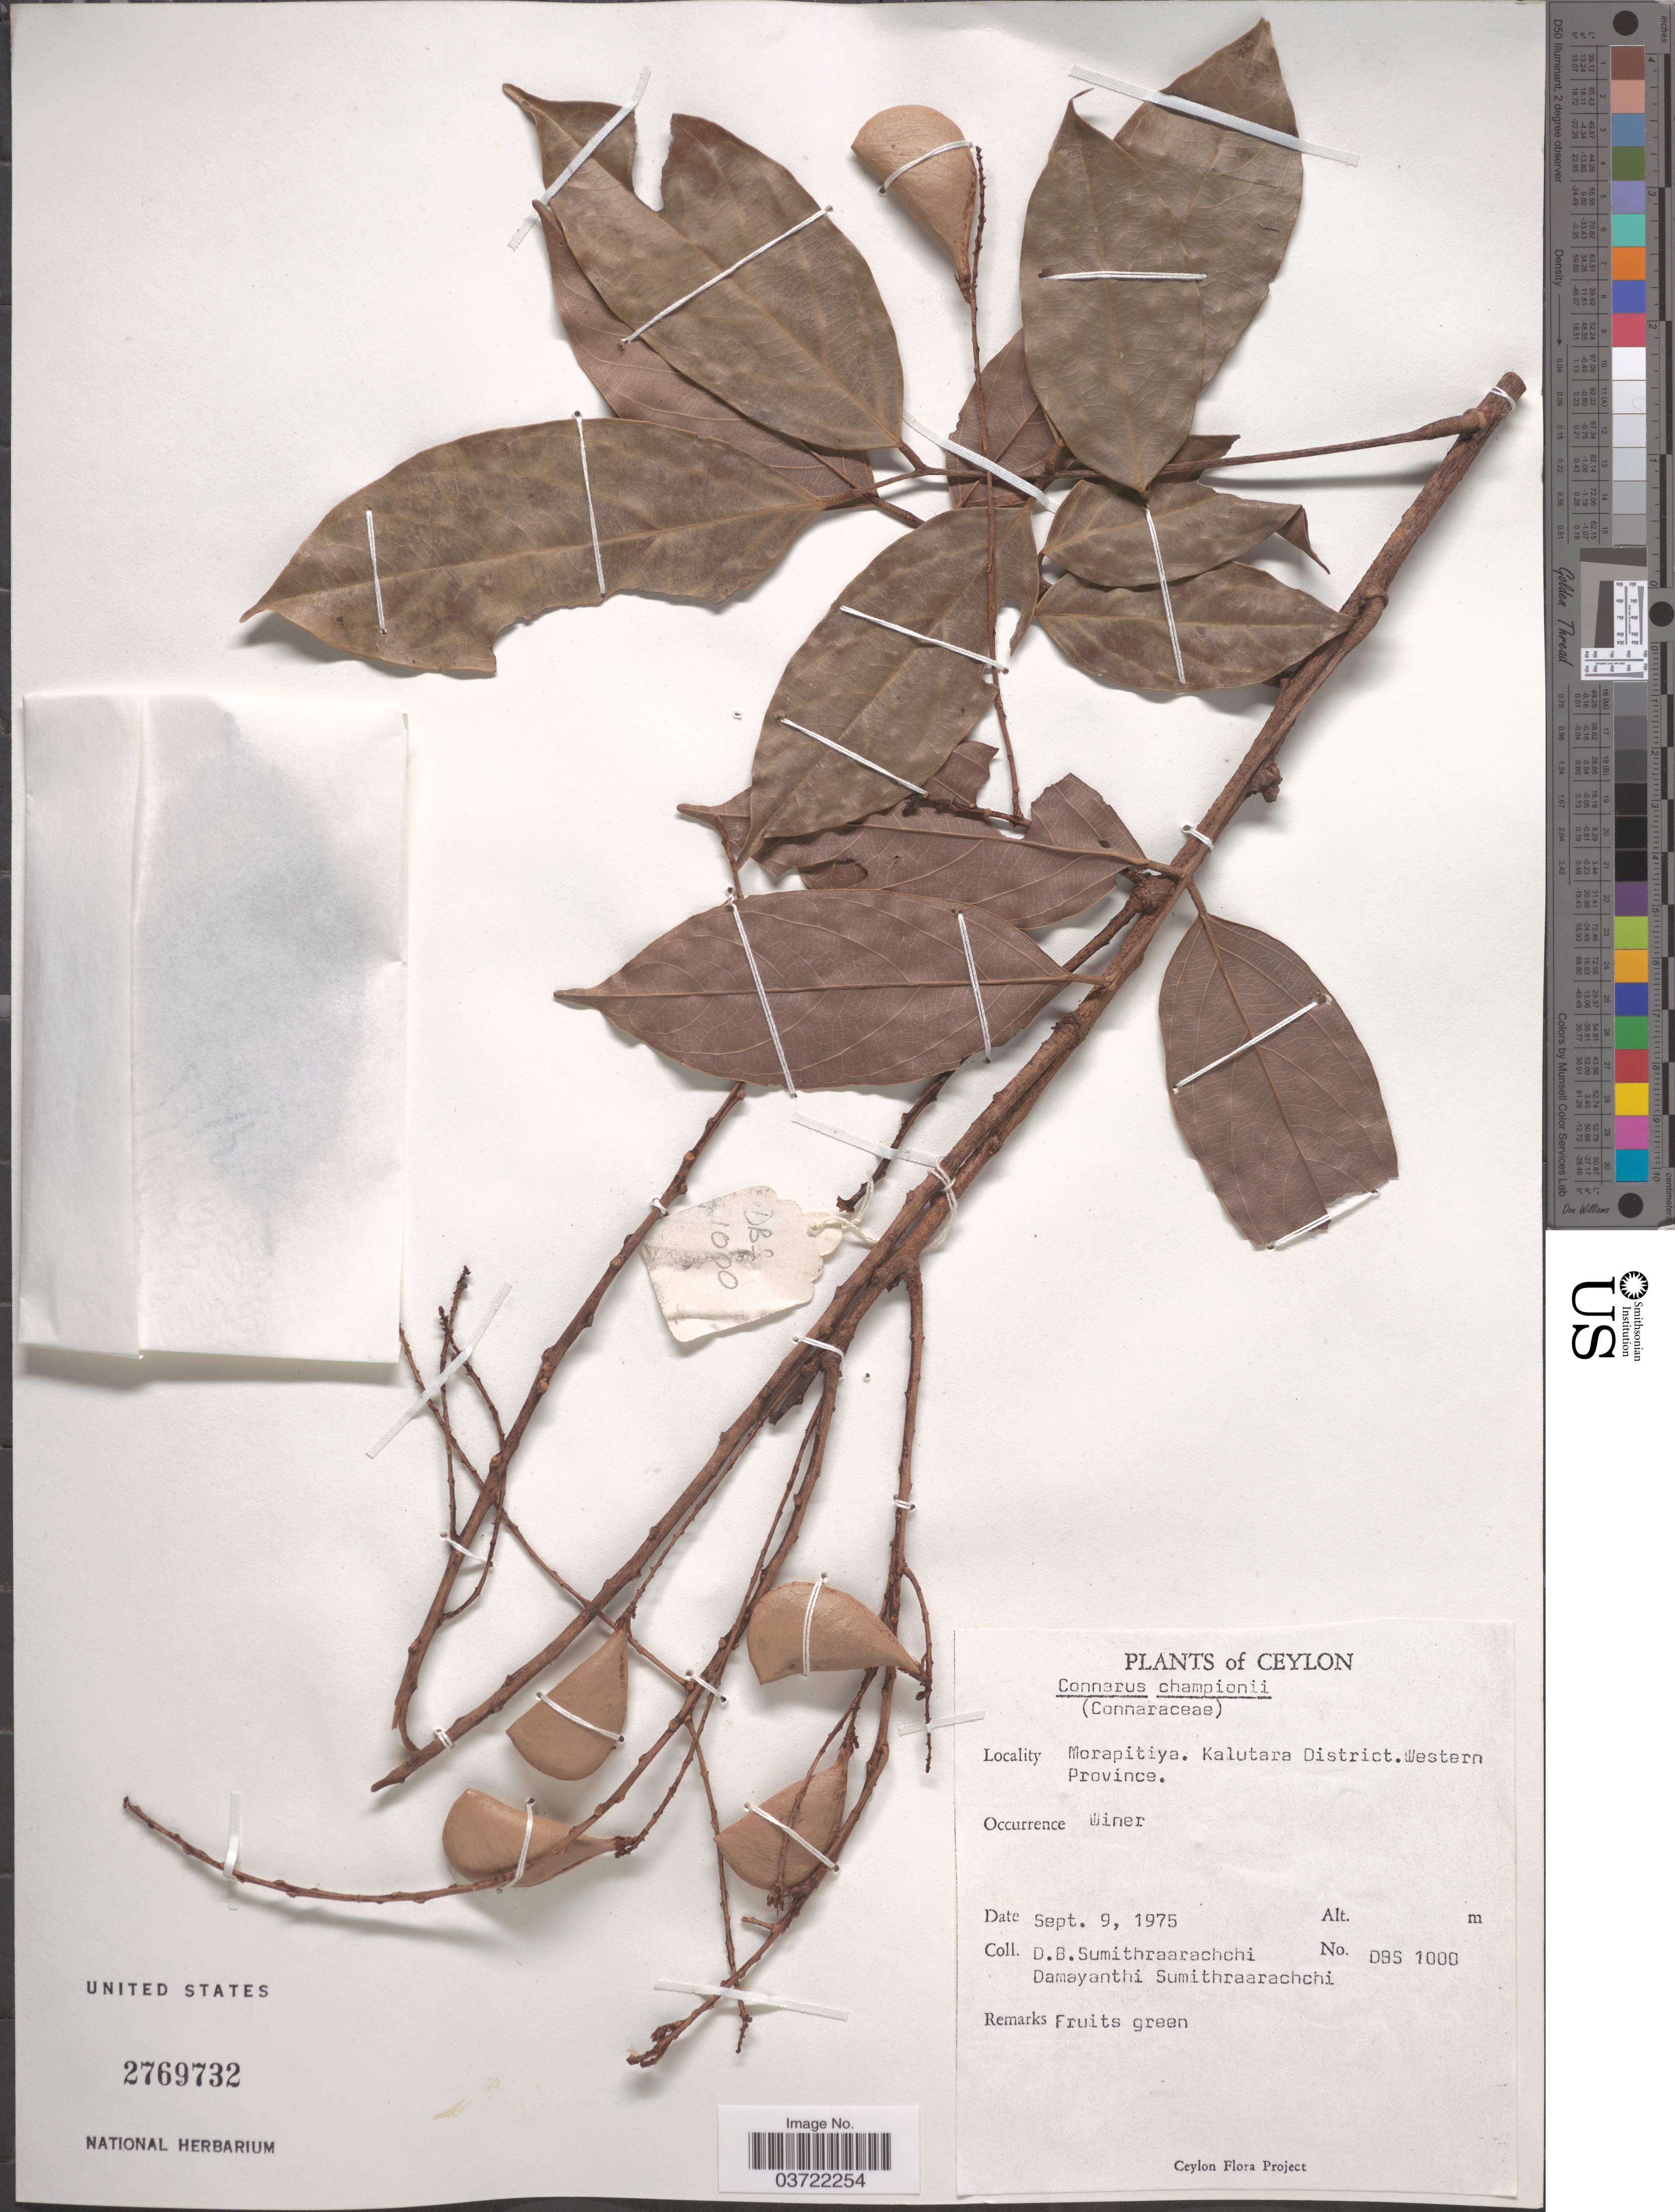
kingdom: Plantae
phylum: Tracheophyta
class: Magnoliopsida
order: Oxalidales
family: Connaraceae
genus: Connarus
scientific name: Connarus championii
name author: Thwaites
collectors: D. B. Sumithraarachchi & D. Sumithraarachchi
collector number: DBS1000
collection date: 1975-09-09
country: Sri Lanka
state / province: Western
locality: Ceylon. Morapitiya. Kalutara District. Winer.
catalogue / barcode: US 2769732